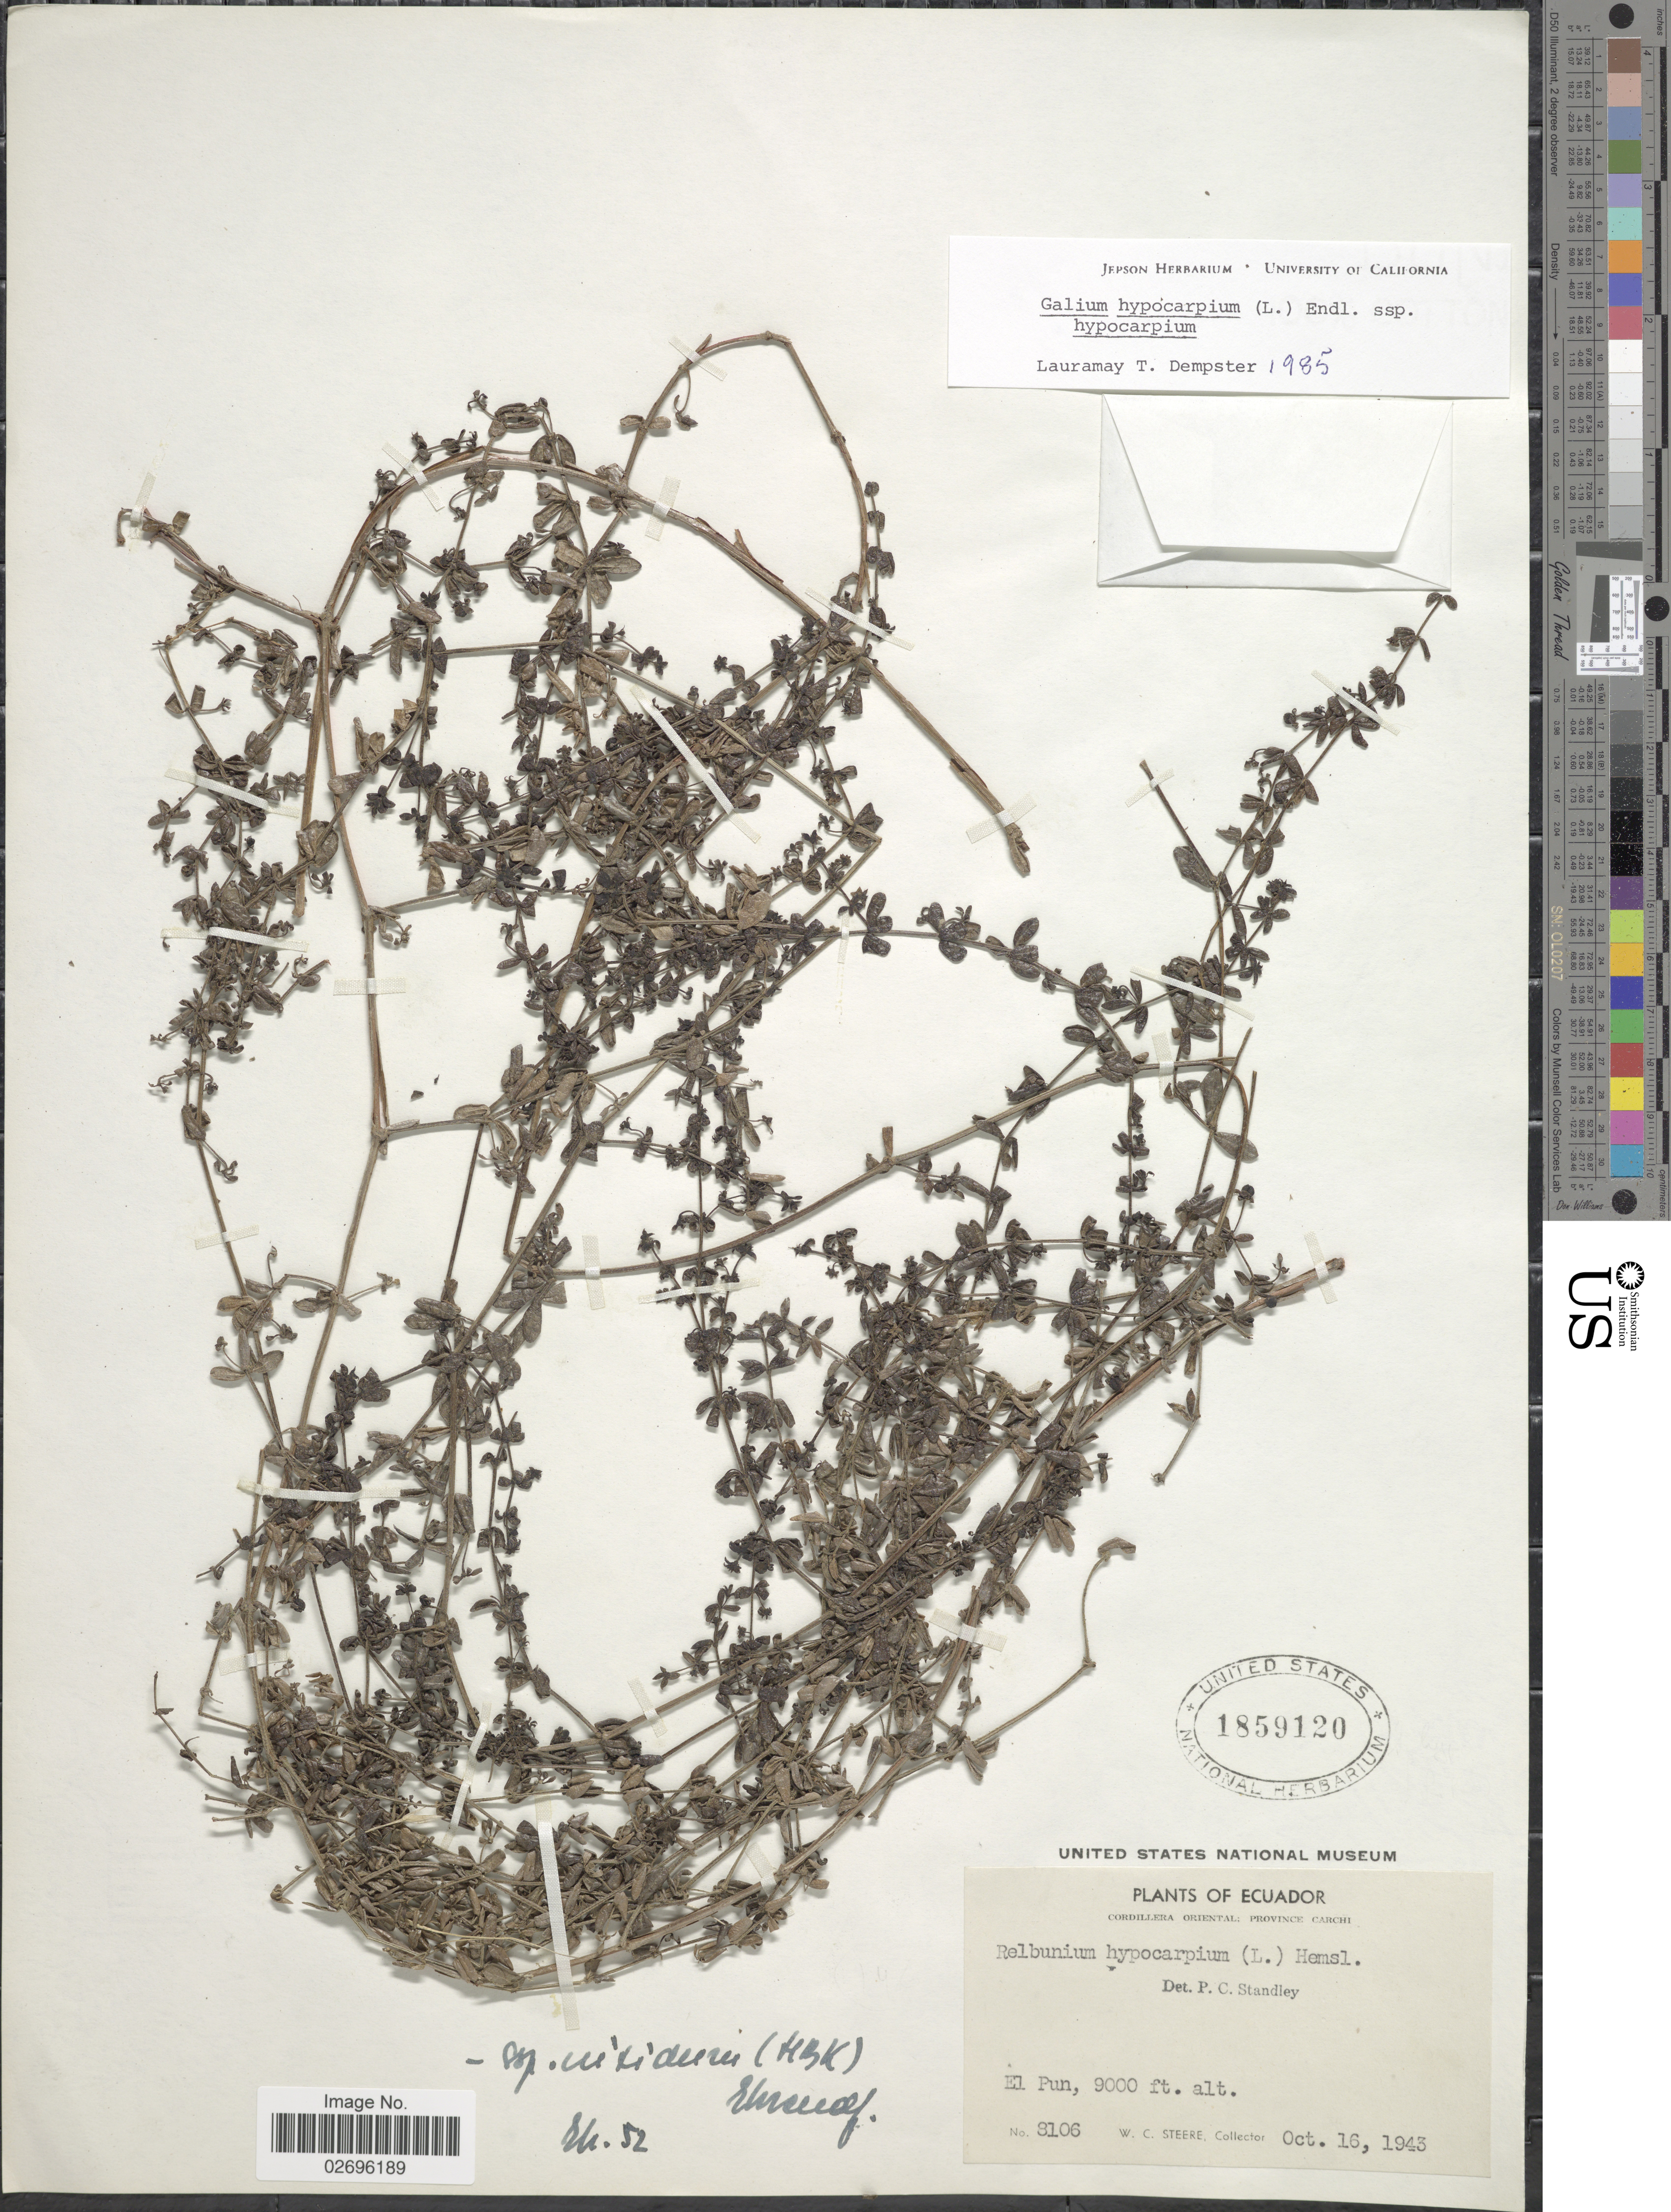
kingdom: Plantae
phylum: Tracheophyta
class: Magnoliopsida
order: Gentianales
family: Rubiaceae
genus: Galium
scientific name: Galium hypocarpium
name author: (L.) Endl. ex Griseb.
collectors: W. C. Steere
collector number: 8106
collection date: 1943-10-16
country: Ecuador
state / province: Carchi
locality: Cordillera Oriental. El Pun.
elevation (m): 2743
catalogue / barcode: US 1859120